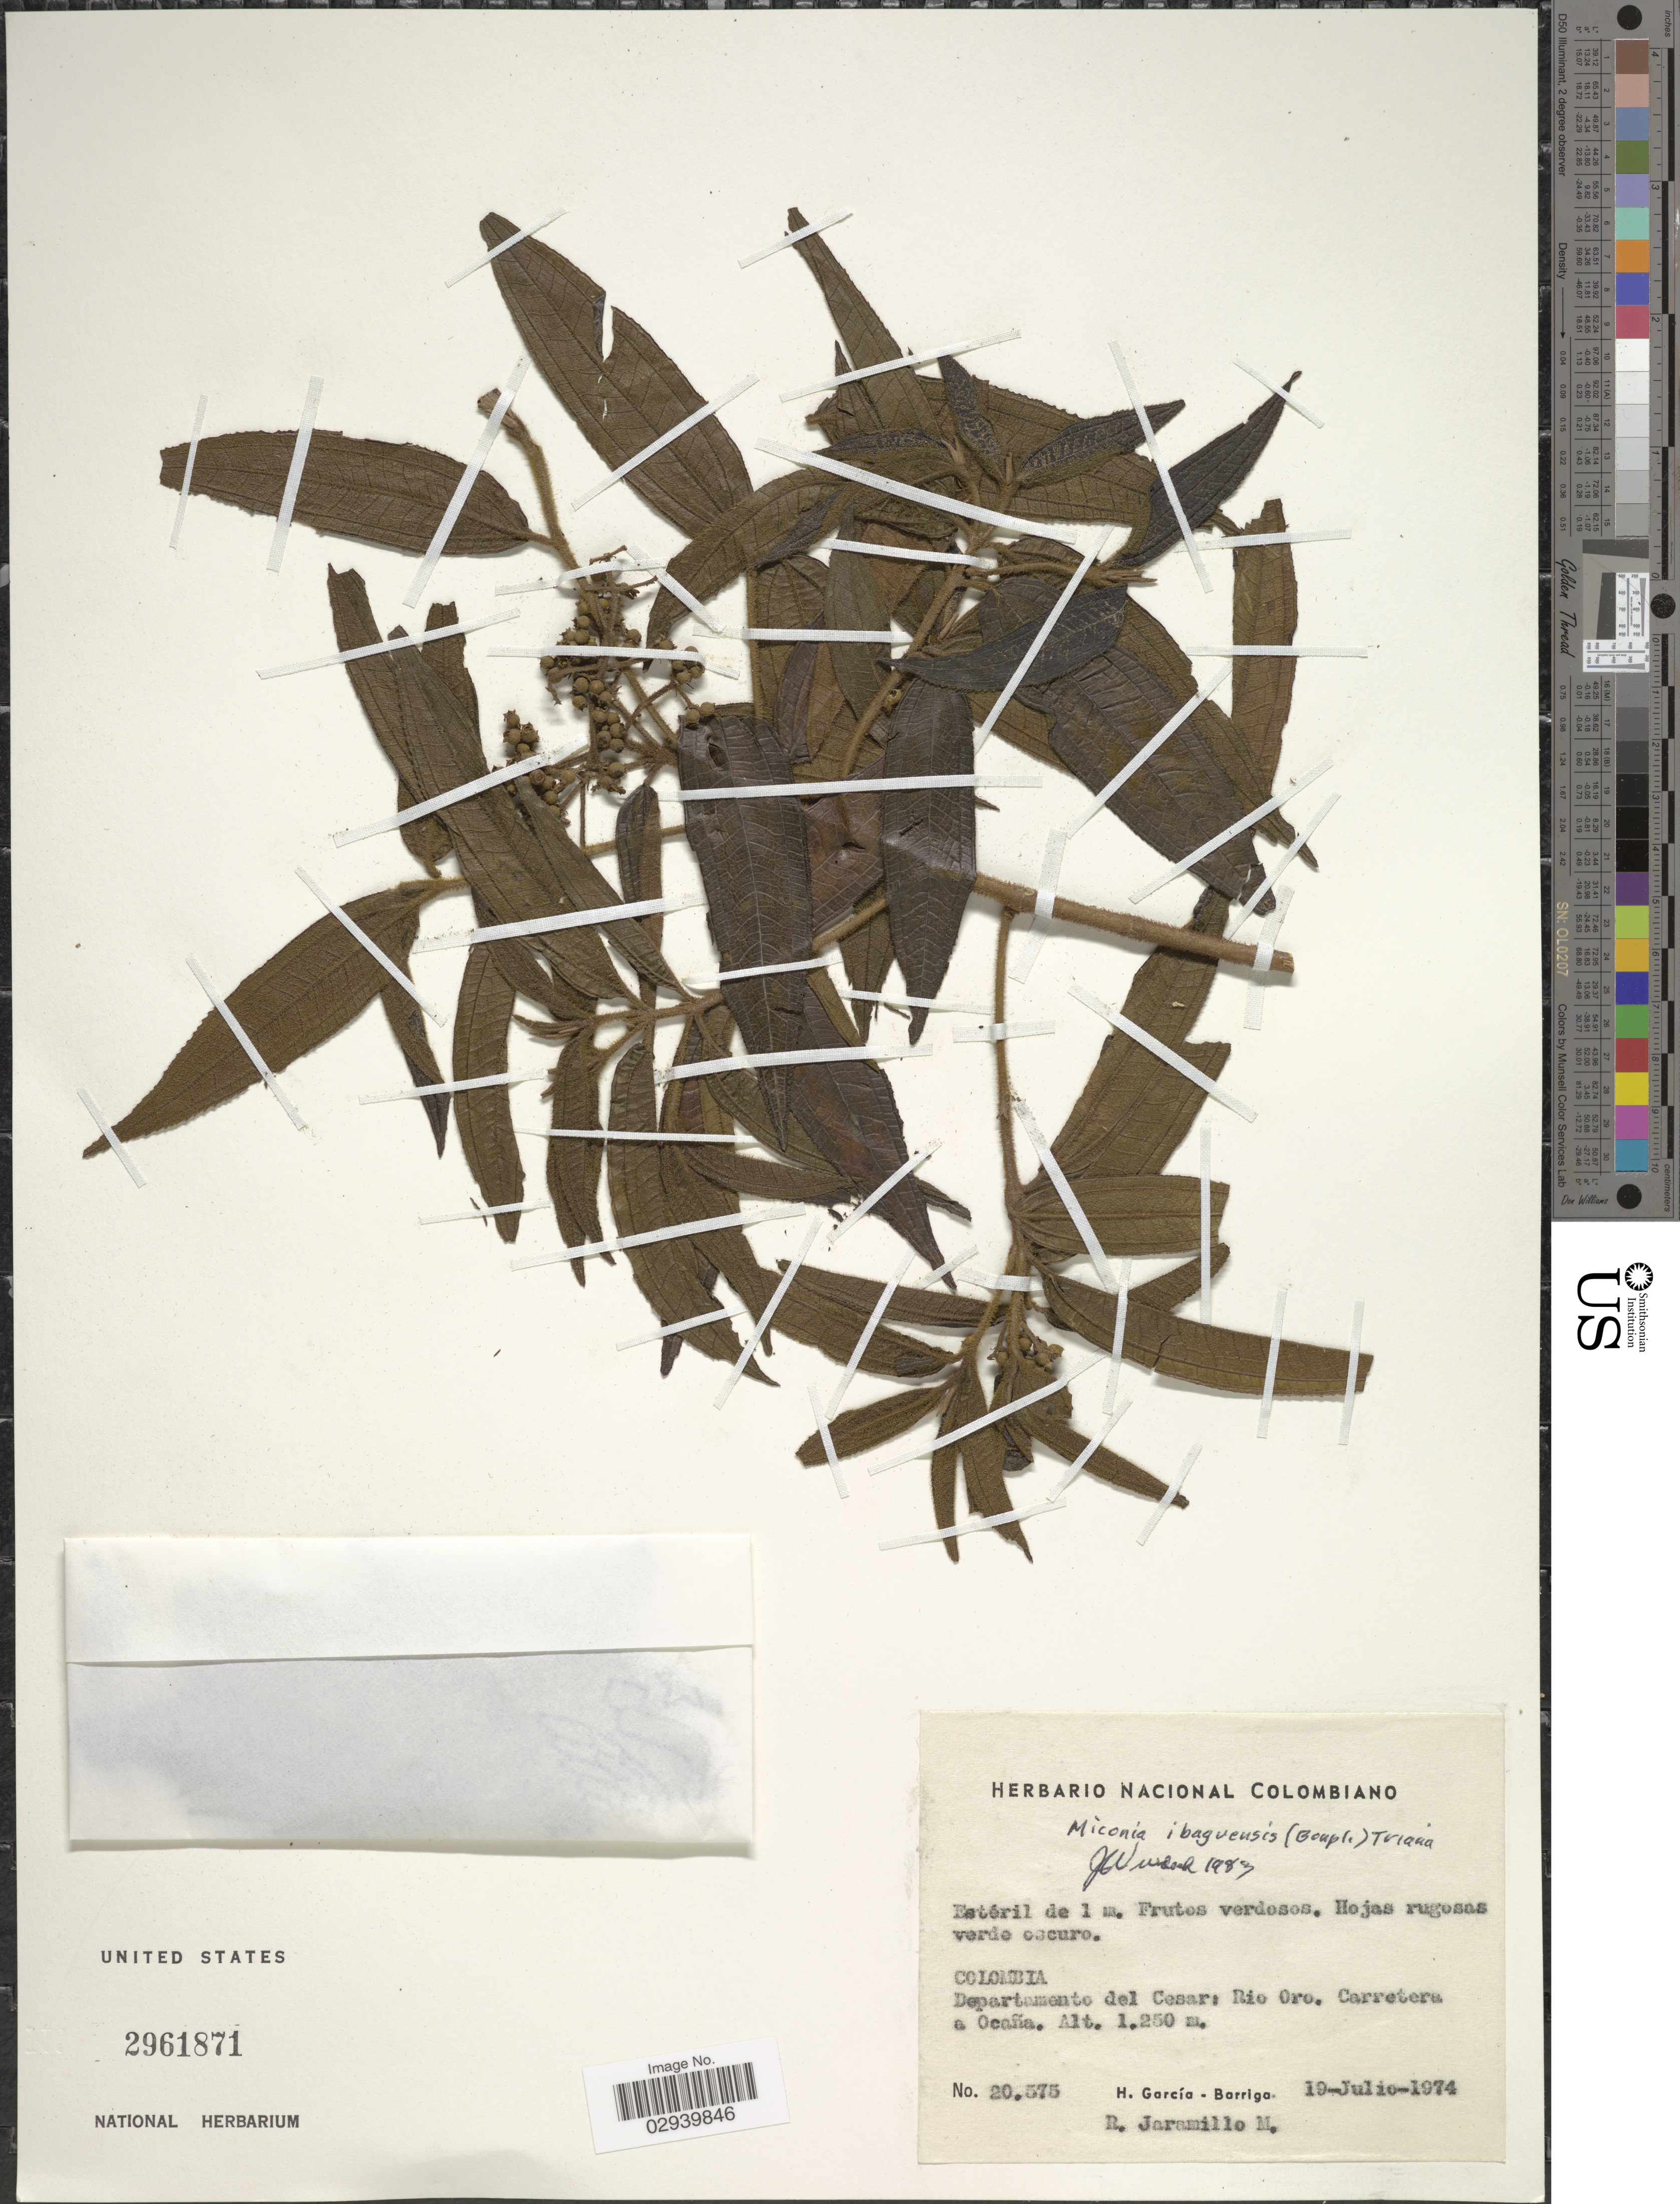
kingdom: Plantae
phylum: Tracheophyta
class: Magnoliopsida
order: Myrtales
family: Melastomataceae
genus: Miconia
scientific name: Miconia ibaguensis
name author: (Bonpl.) Triana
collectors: H. García Barriga & R. Jaramillo M.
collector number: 20575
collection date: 1974-07-19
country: Colombia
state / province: Cesar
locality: Departamento del Cesar: Rio Oro. Carretera a Ocaña.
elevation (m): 1250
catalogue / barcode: US 2961871